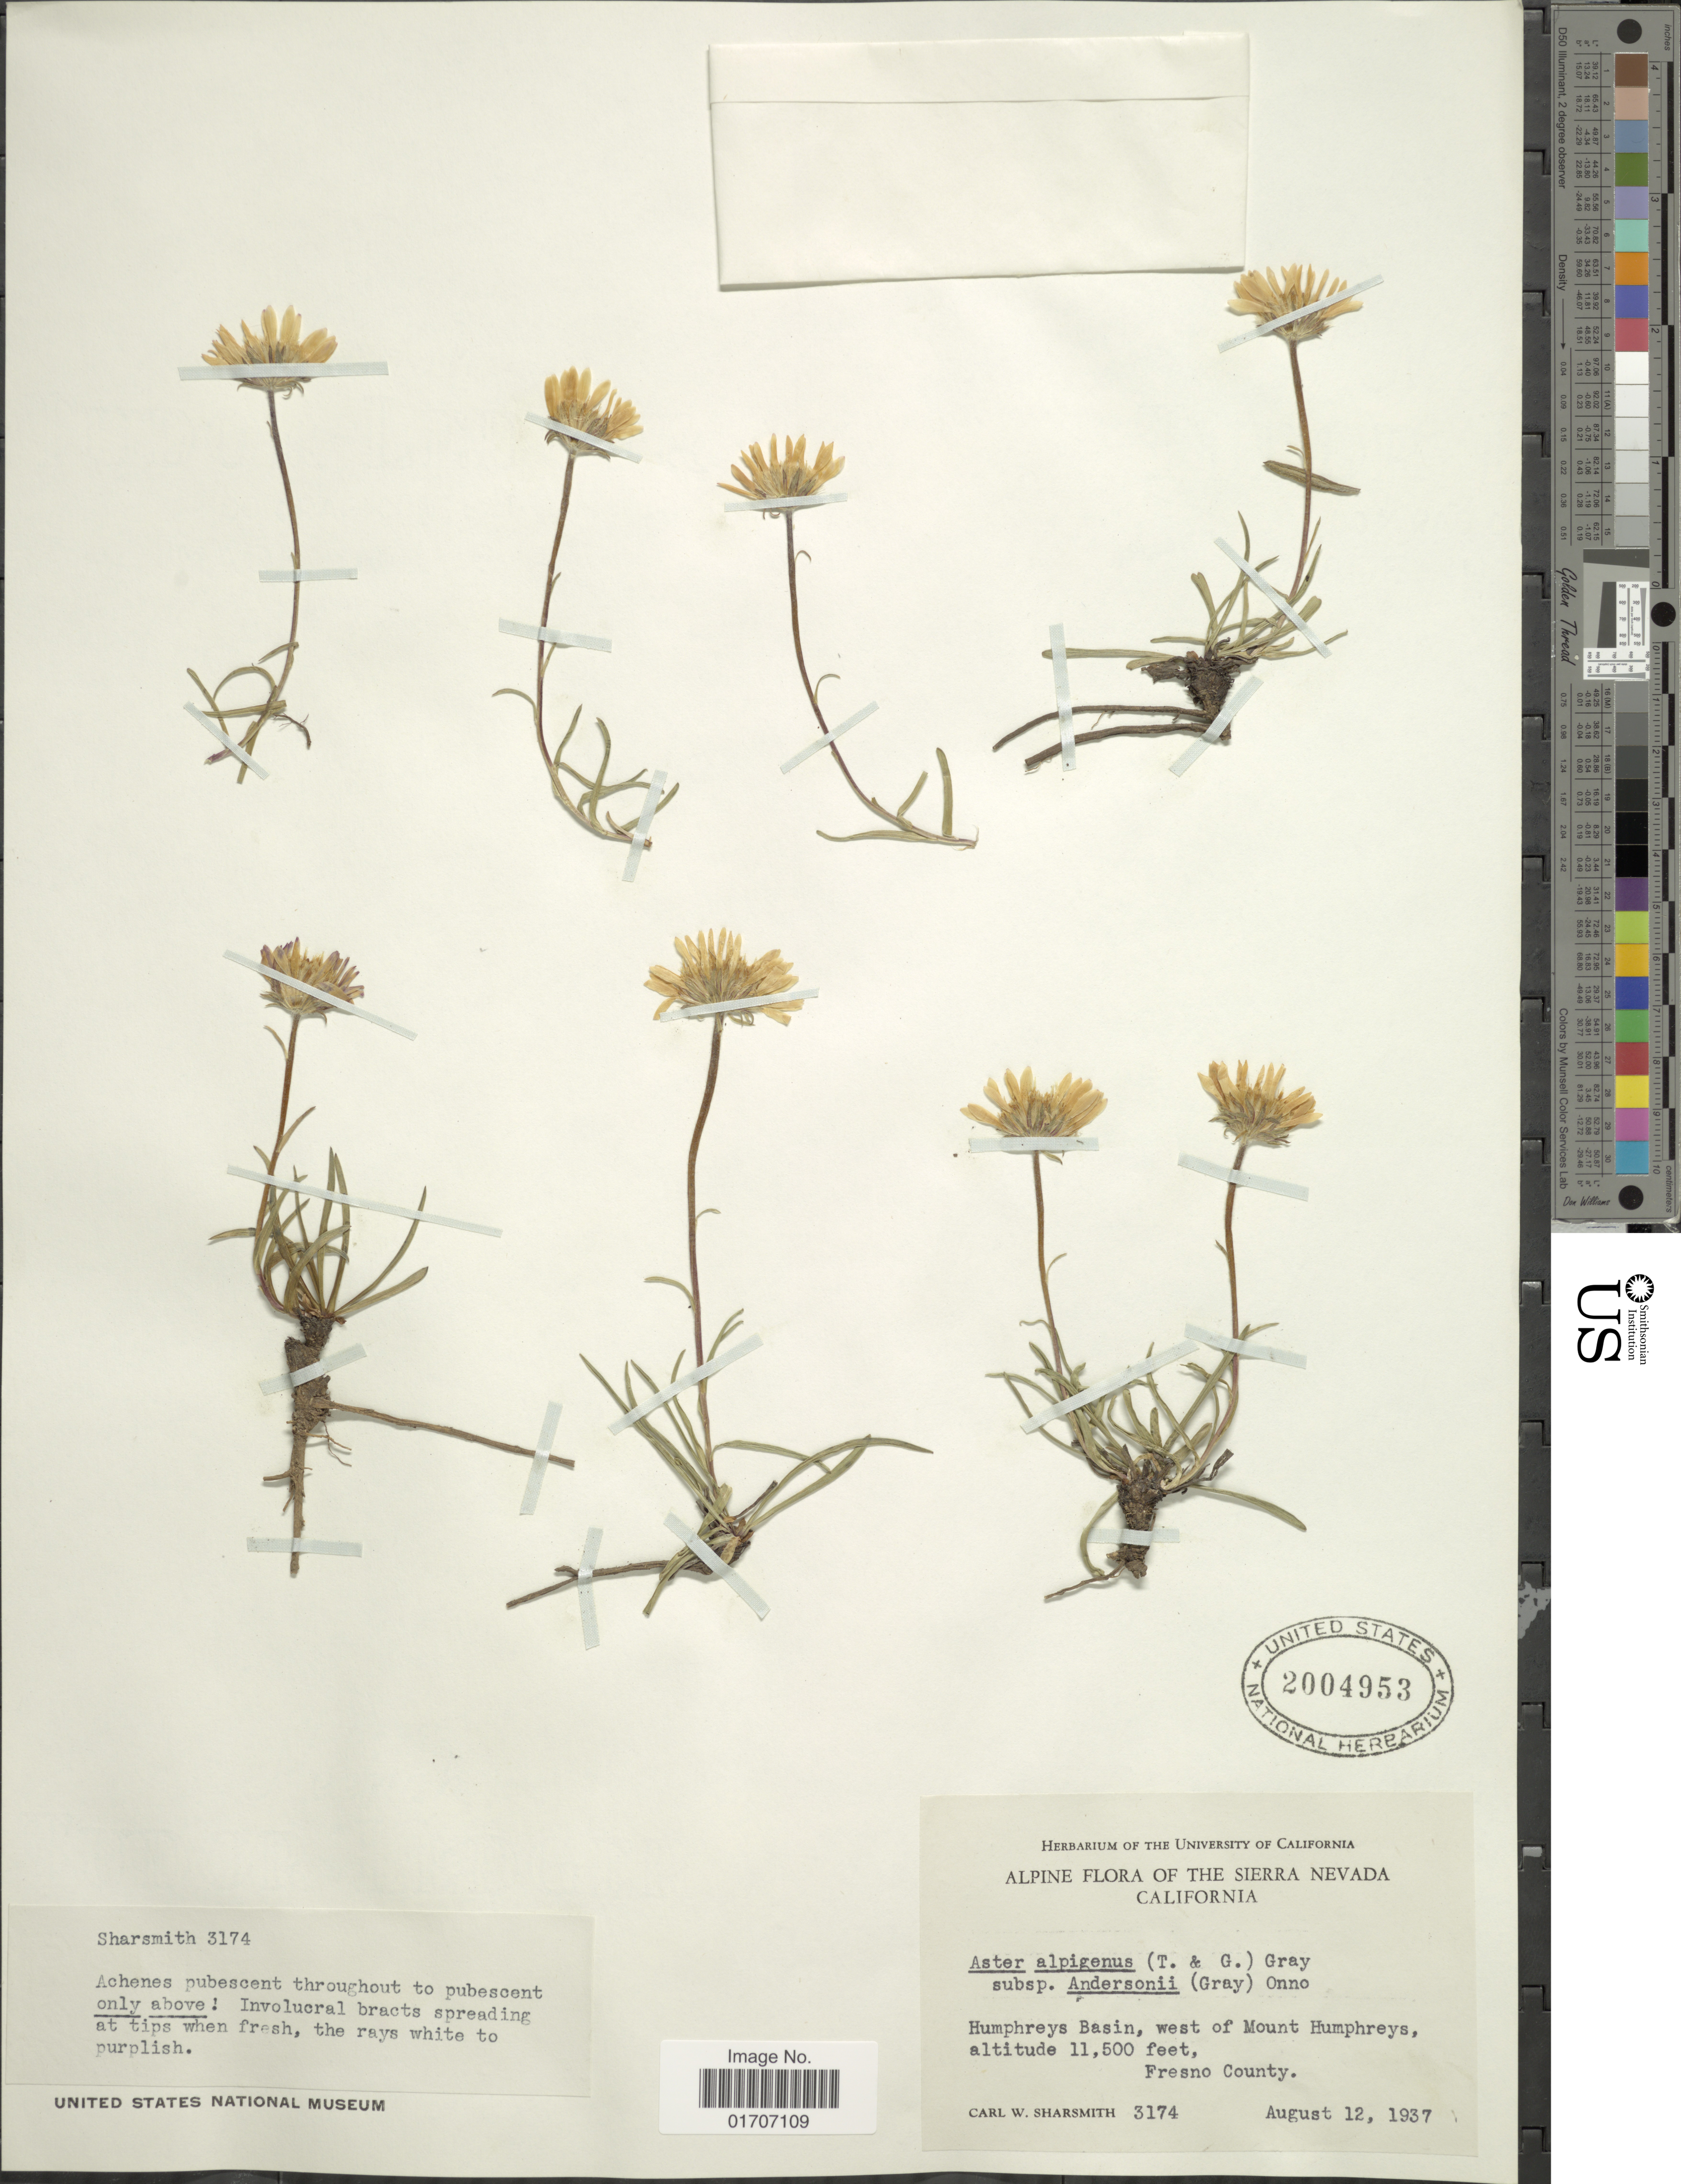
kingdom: Plantae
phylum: Tracheophyta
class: Magnoliopsida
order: Asterales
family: Asteraceae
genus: Oreostemma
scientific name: Oreostemma alpigenum var. andersonii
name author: (A. Gray) G.L. Nesom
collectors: C. Sharsmith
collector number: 3174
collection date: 1937-08-12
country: United States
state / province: California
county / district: Fresno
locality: Alpine flora of the Sierra Nevada. California. Humphreys Basin, west of Mount Humphreys, Fresno County.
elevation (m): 3505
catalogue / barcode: US 2004953